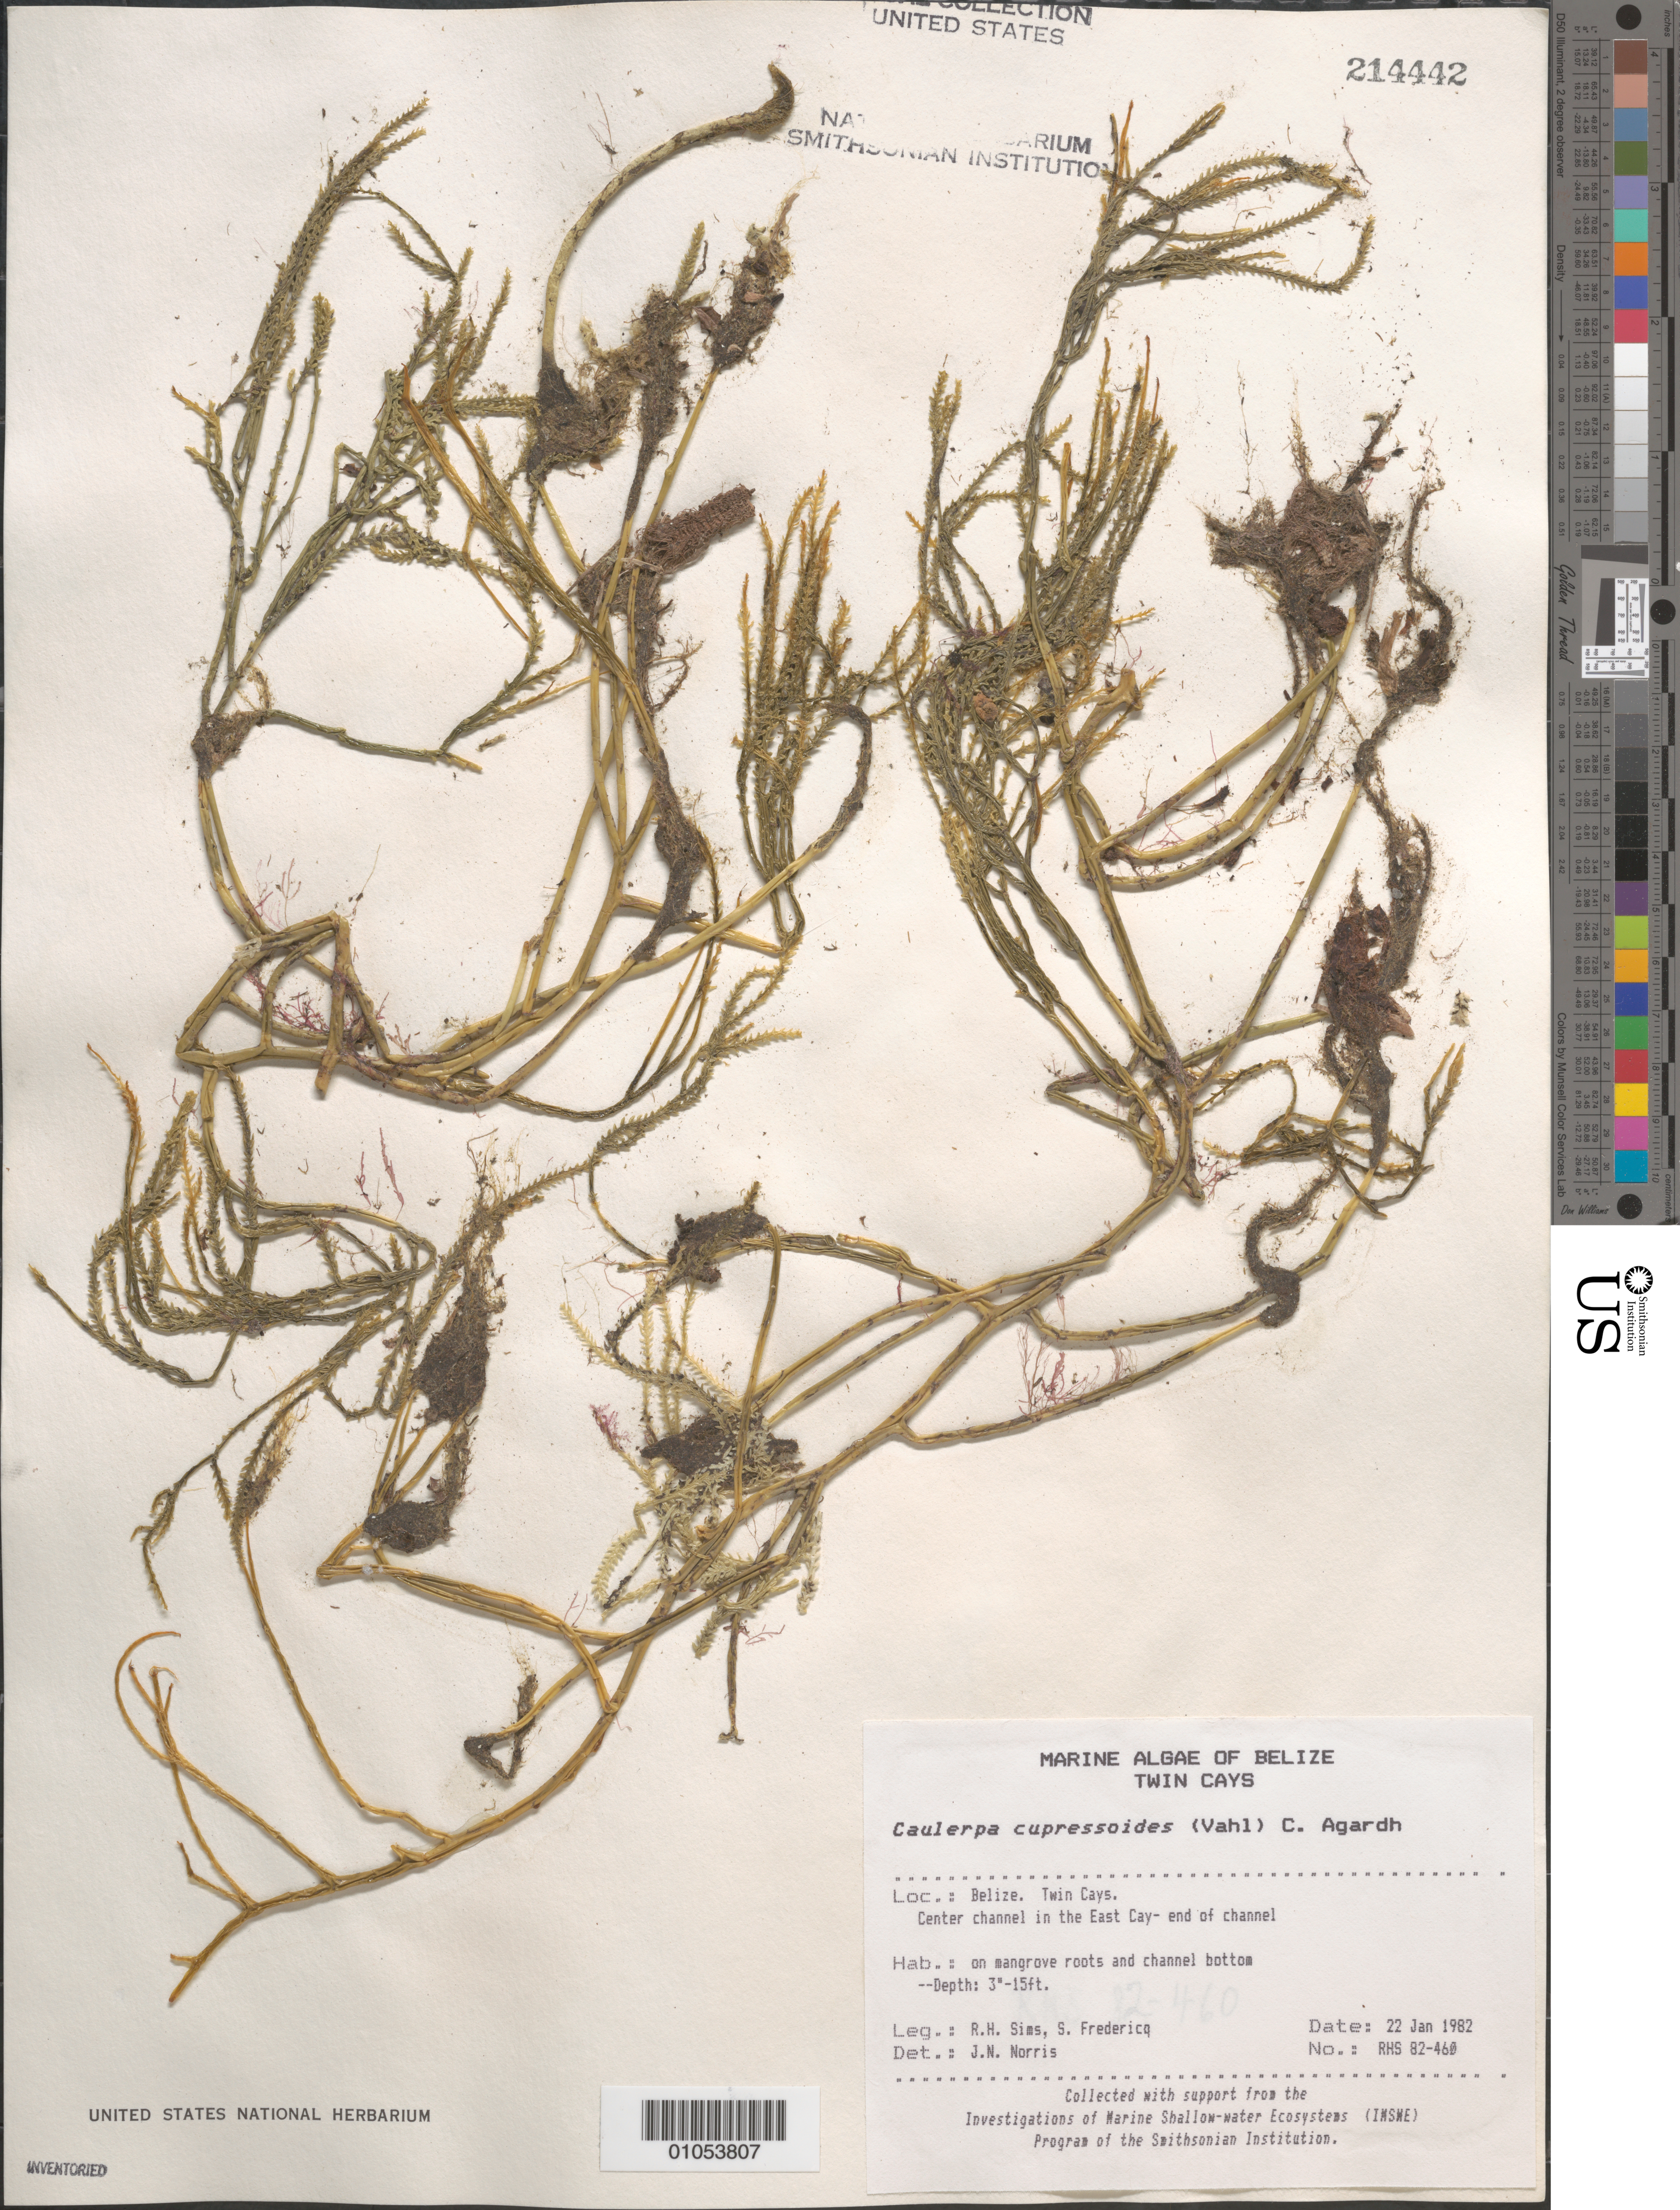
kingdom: Plantae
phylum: Chlorophyta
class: Ulvophyceae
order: Bryopsidales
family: Caulerpaceae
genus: Caulerpa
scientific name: Caulerpa cupressoides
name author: (Vahl) C. Agardh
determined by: Norris, James N.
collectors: R. H. Sims & S. Fredericq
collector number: RHS 82-460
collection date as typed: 22 Jan 1982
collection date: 1982-01-22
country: Belize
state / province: Stann Creek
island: Twin Cays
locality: Center channel in the East Cay end of channel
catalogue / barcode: US 214442